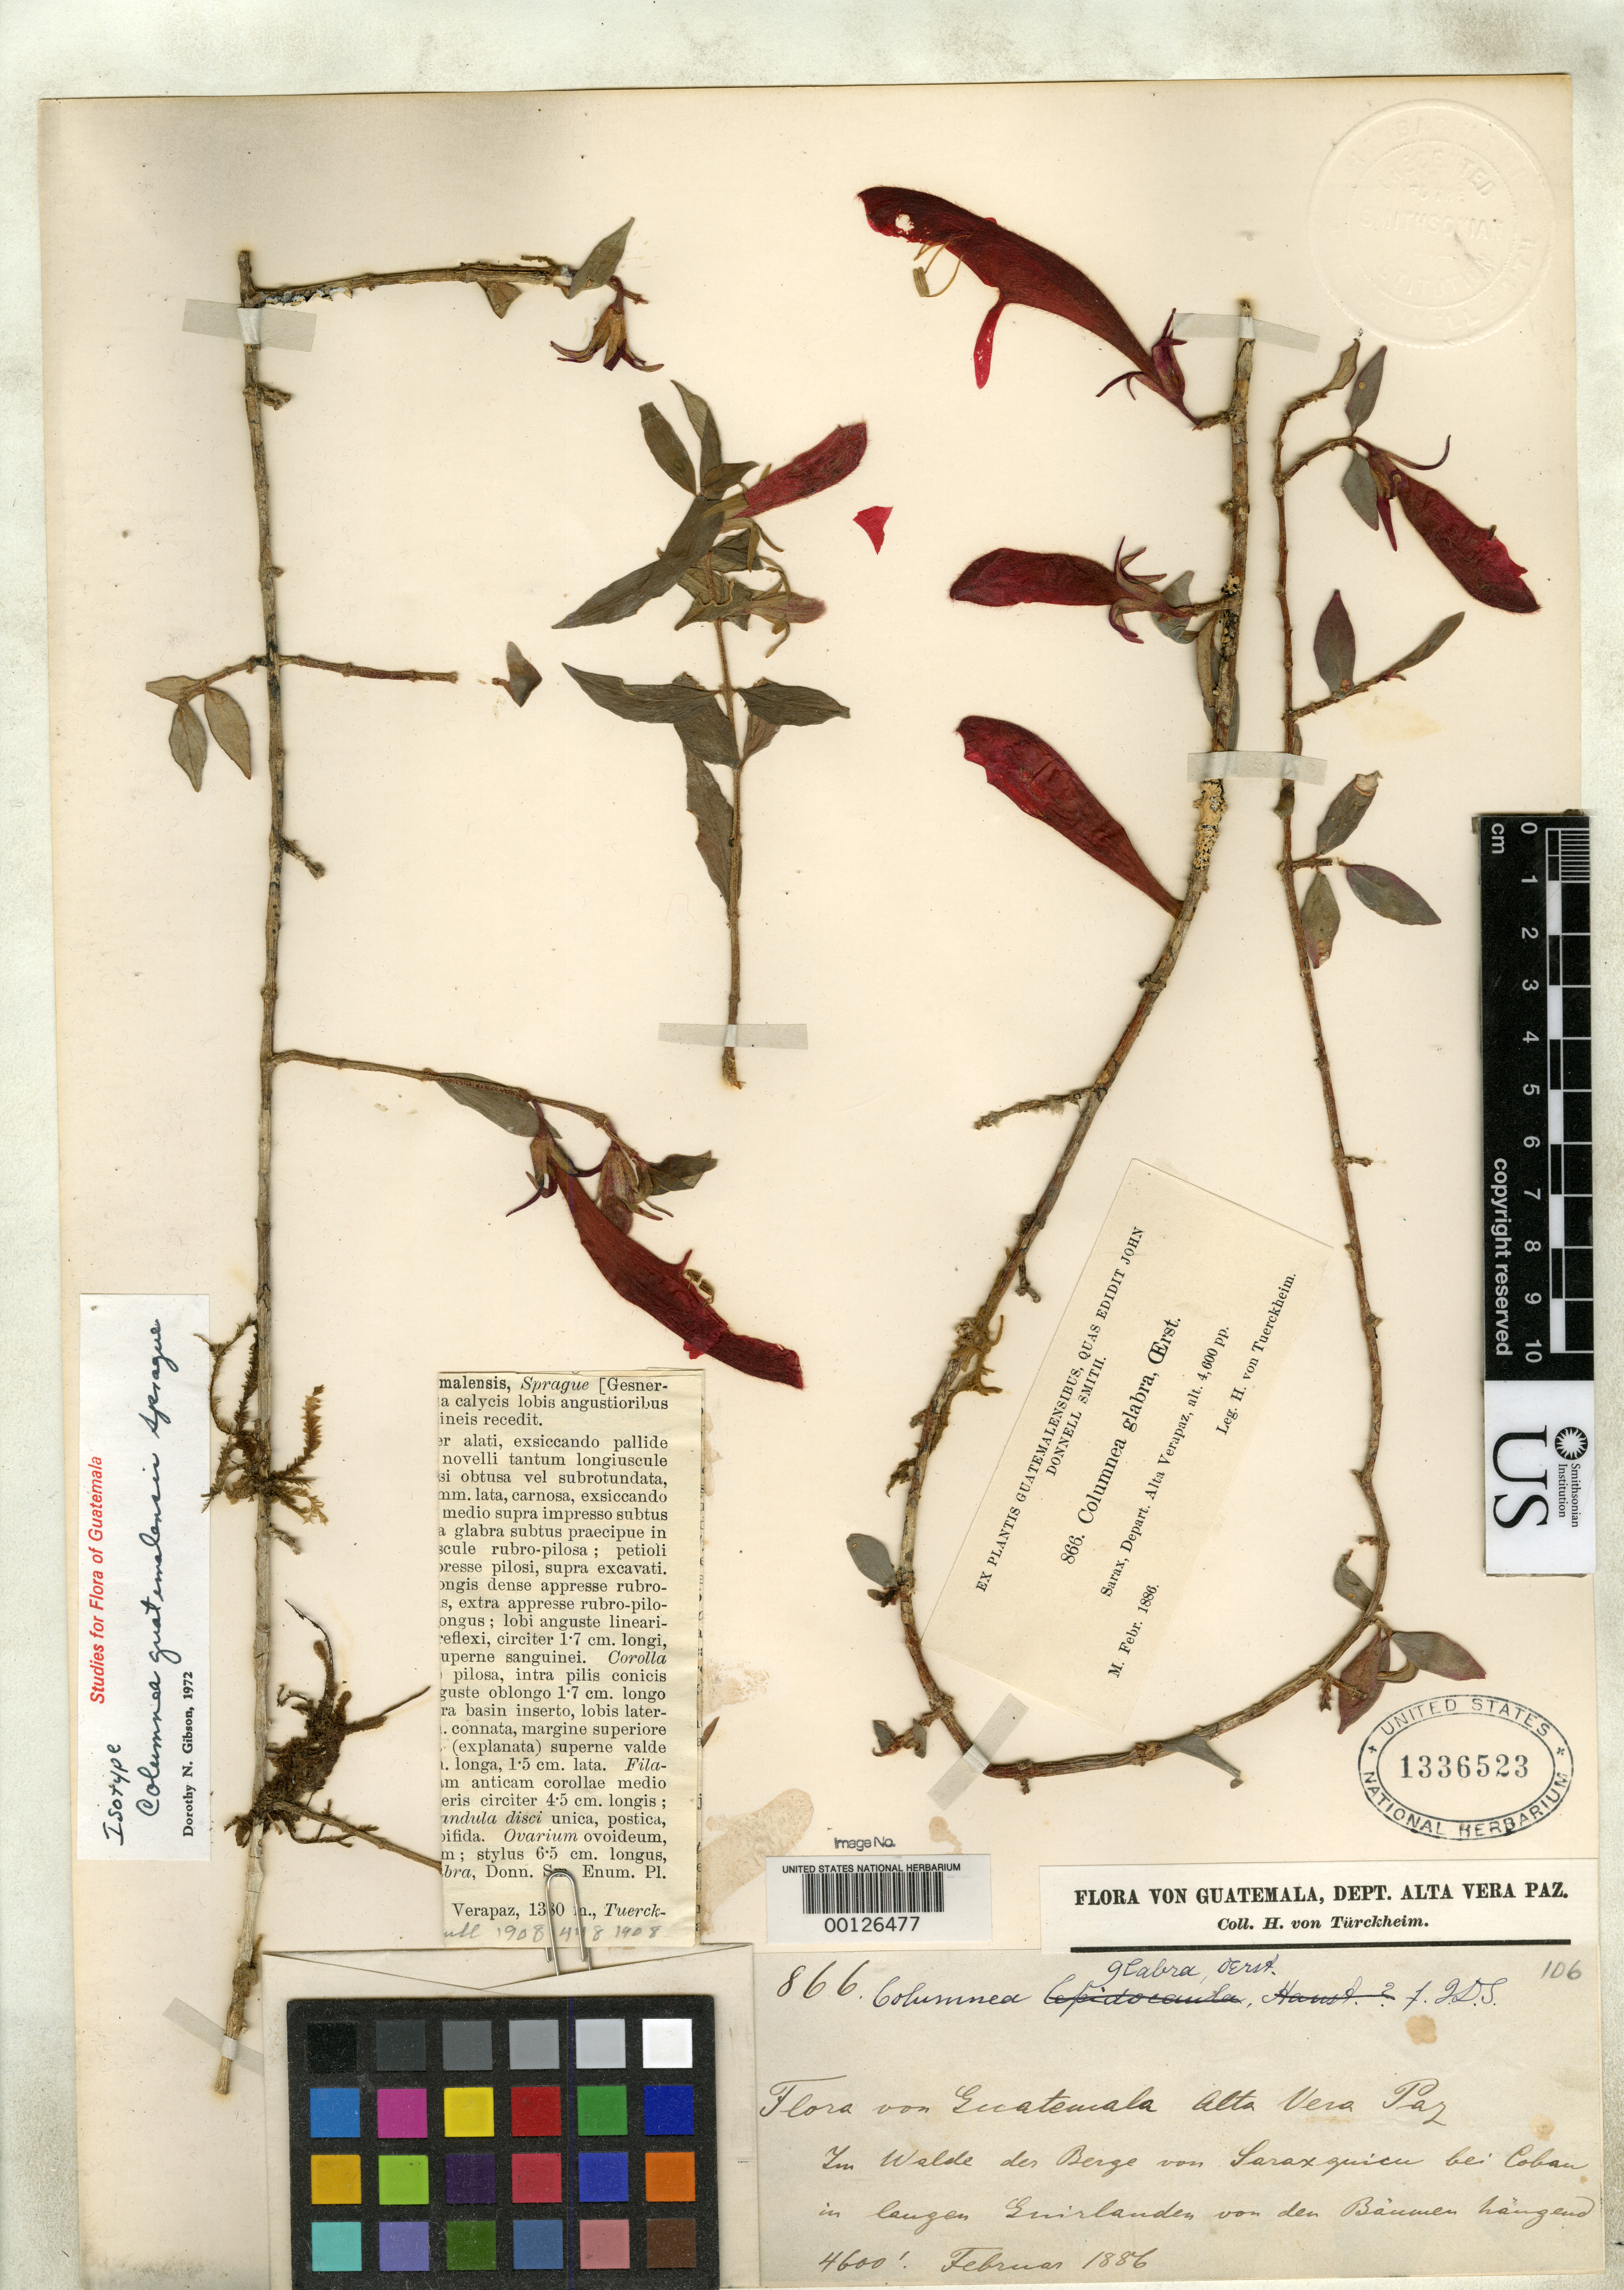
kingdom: Plantae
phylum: Tracheophyta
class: Magnoliopsida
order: Lamiales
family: Gesneriaceae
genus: Columnea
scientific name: Columnea guatemalensis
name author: Sprague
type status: Isotype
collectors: H. von Türckheim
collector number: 866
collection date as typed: Feb 1886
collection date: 1886-02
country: Guatemala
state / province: Alta Verapaz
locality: Sarax.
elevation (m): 1380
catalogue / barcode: US 1336523